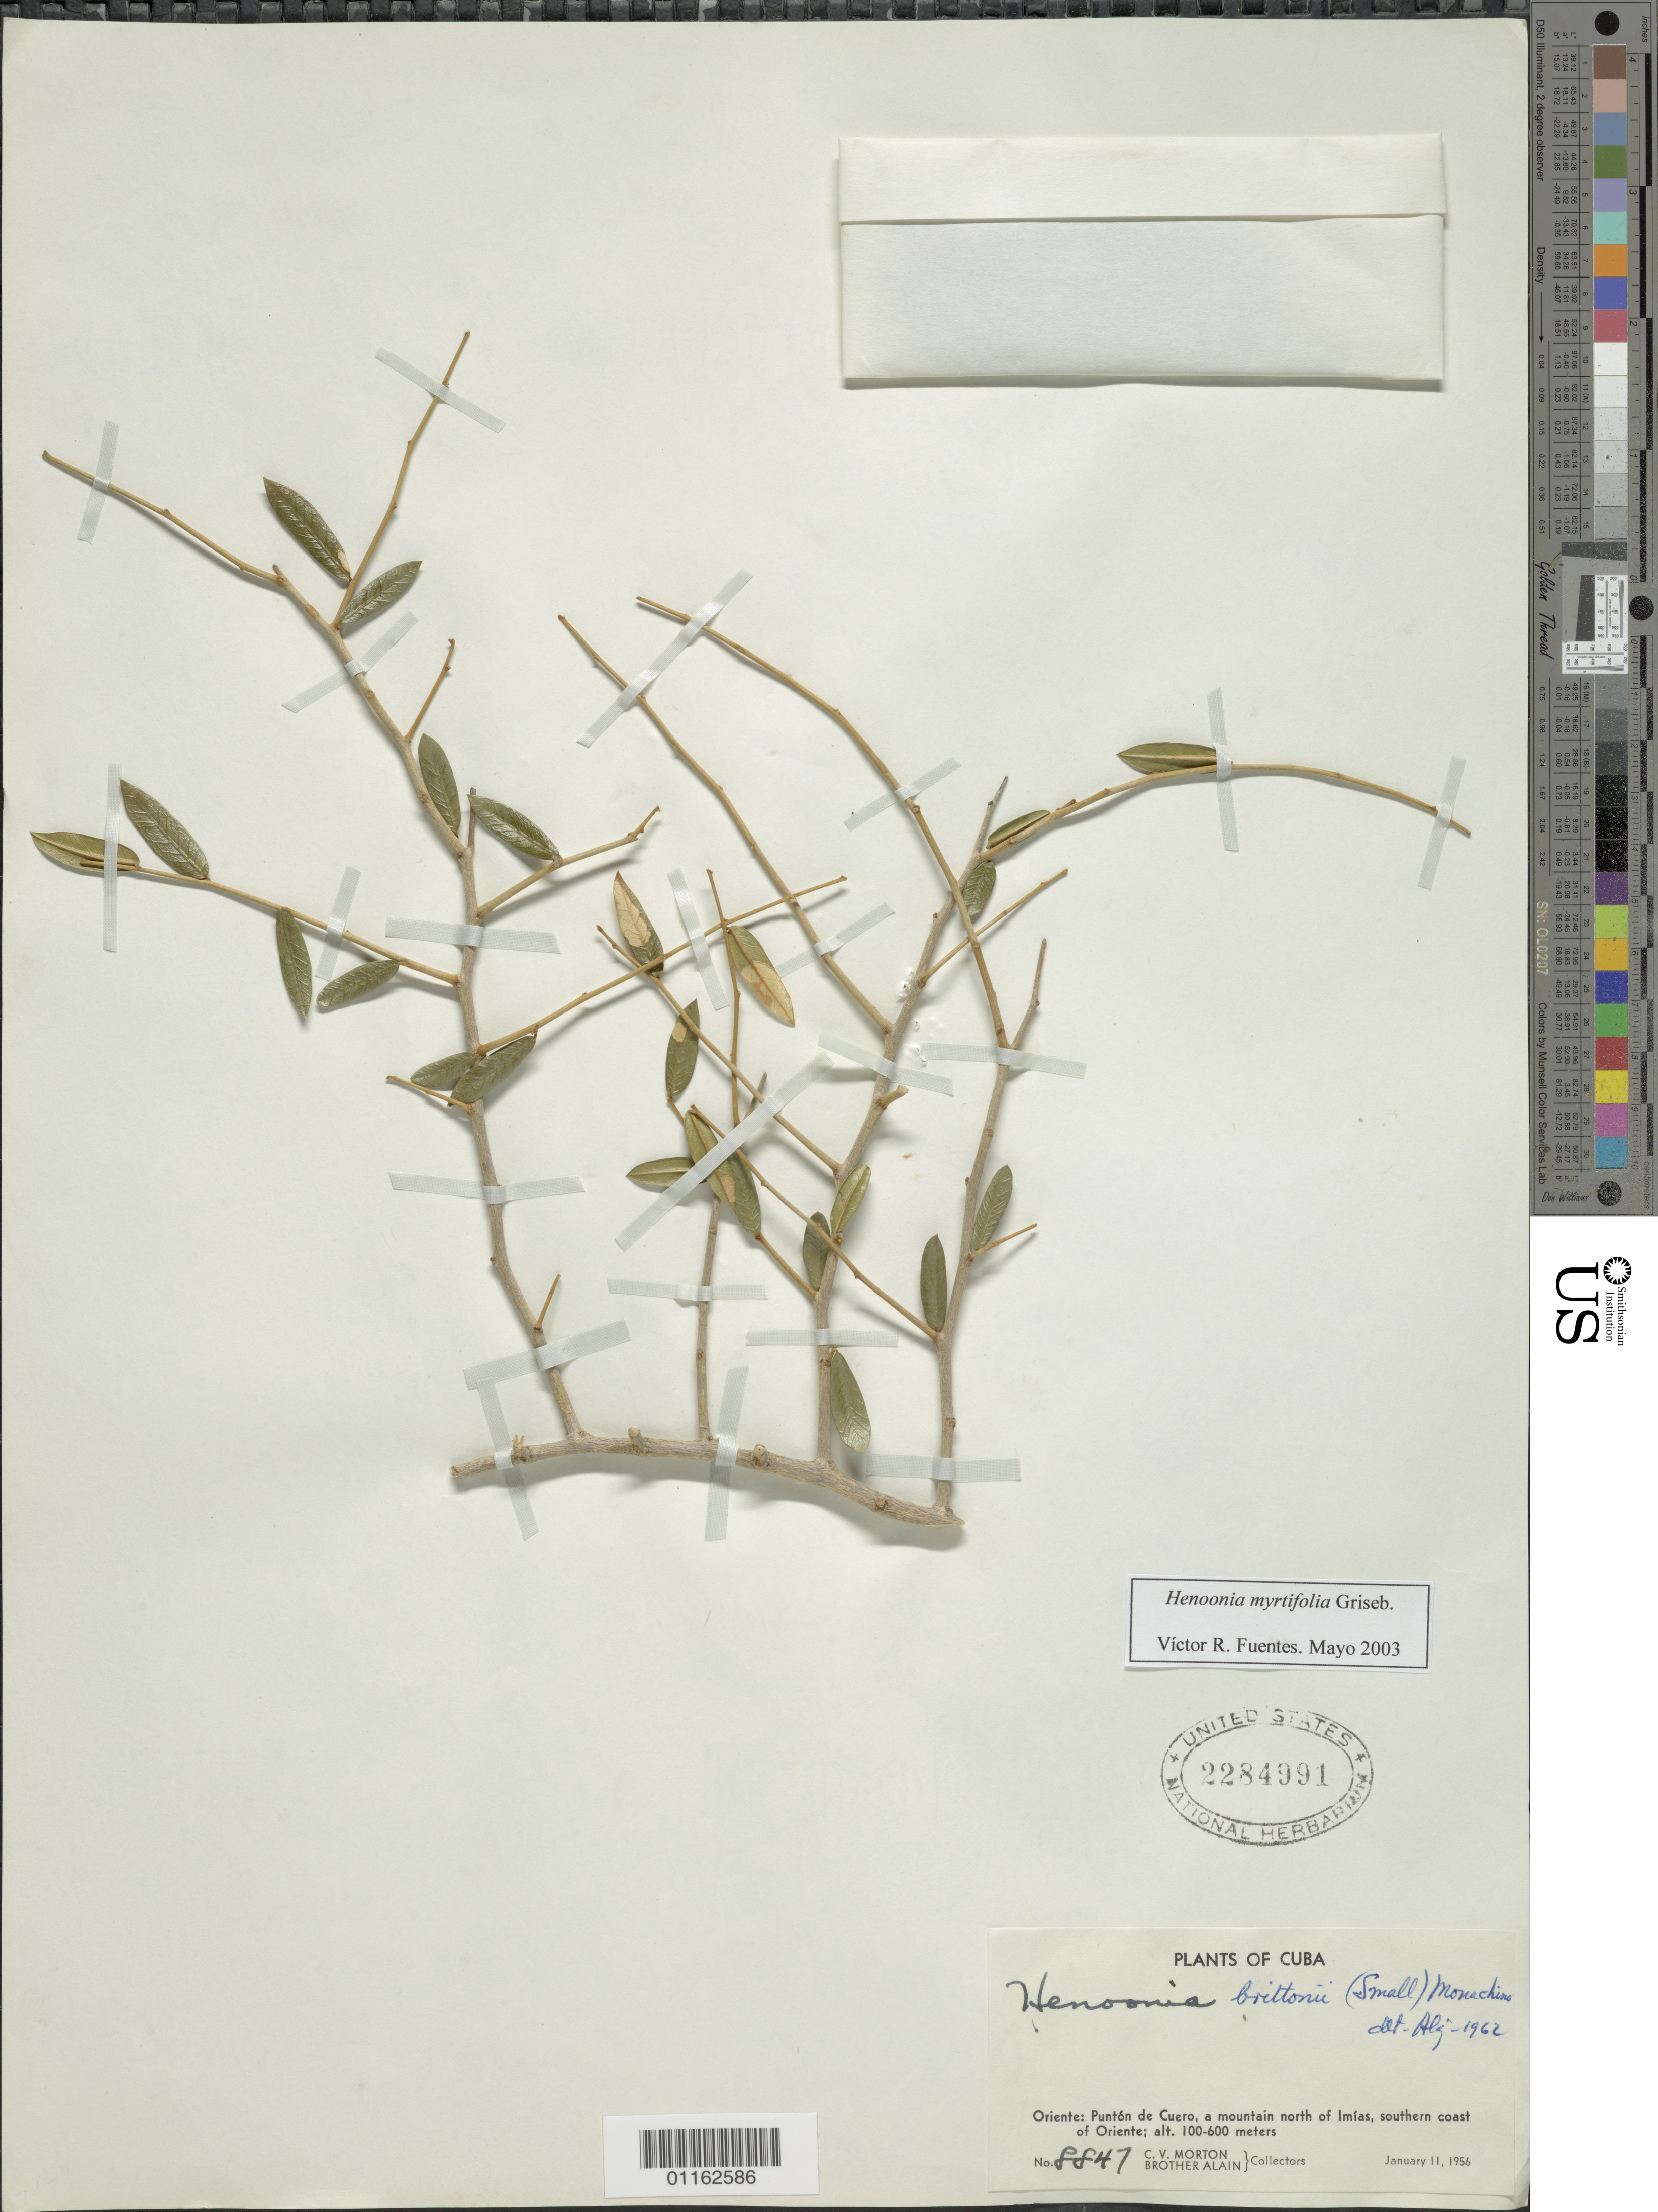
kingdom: Plantae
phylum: Tracheophyta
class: Magnoliopsida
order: Solanales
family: Solanaceae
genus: Henoonia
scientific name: Henoonia myrtifolia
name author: Griseb.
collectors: C. V. Morton & A. H. Liogier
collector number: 8847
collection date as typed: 11 Jan 1956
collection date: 1956-01-11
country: Cuba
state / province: Oriente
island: Cuba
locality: Punton de Cuero, a mountain N of Imias, S coast of Oriente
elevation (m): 100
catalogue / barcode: US 2284991